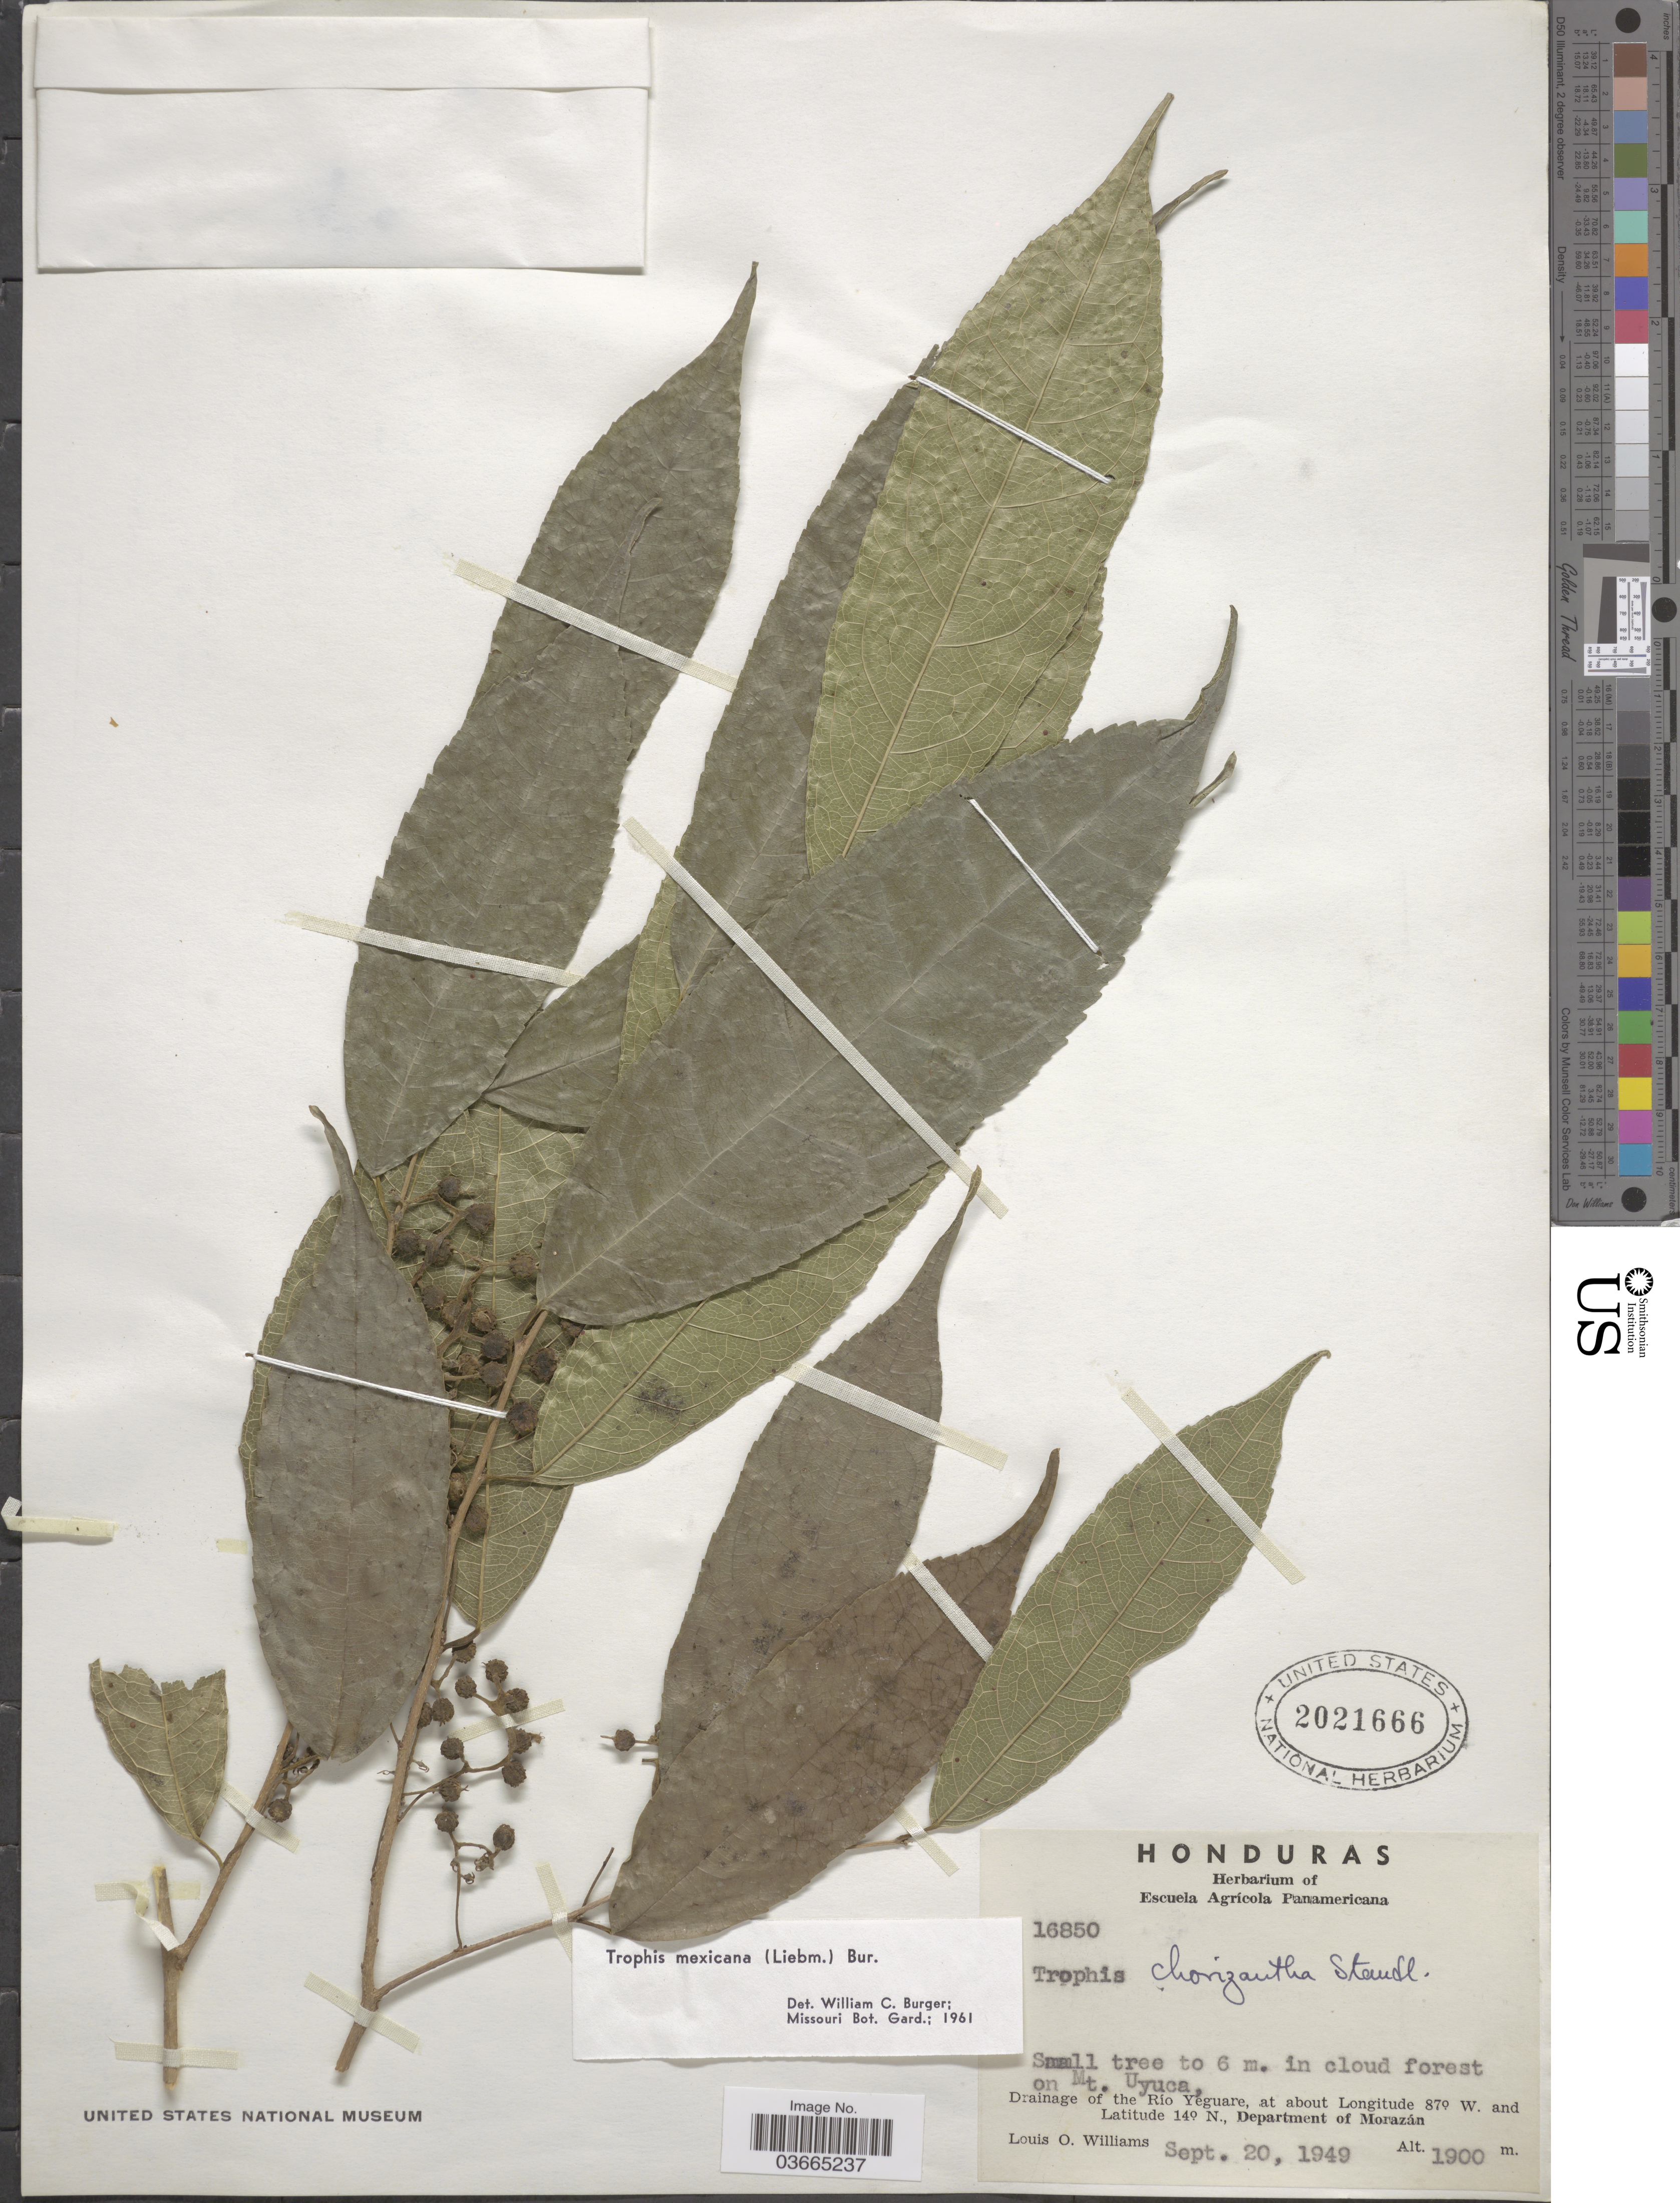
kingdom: Plantae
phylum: Tracheophyta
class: Magnoliopsida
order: Rosales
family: Moraceae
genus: Trophis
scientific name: Trophis mexicana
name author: (Liebm.) Bureau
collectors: L. O. Williams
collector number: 16850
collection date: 1949-09-20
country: Honduras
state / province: Fco. Morazán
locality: On Mt. Uyuca, Drainage of the Río Yeguare, Department of Morazán.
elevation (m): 1900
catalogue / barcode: US 2021666